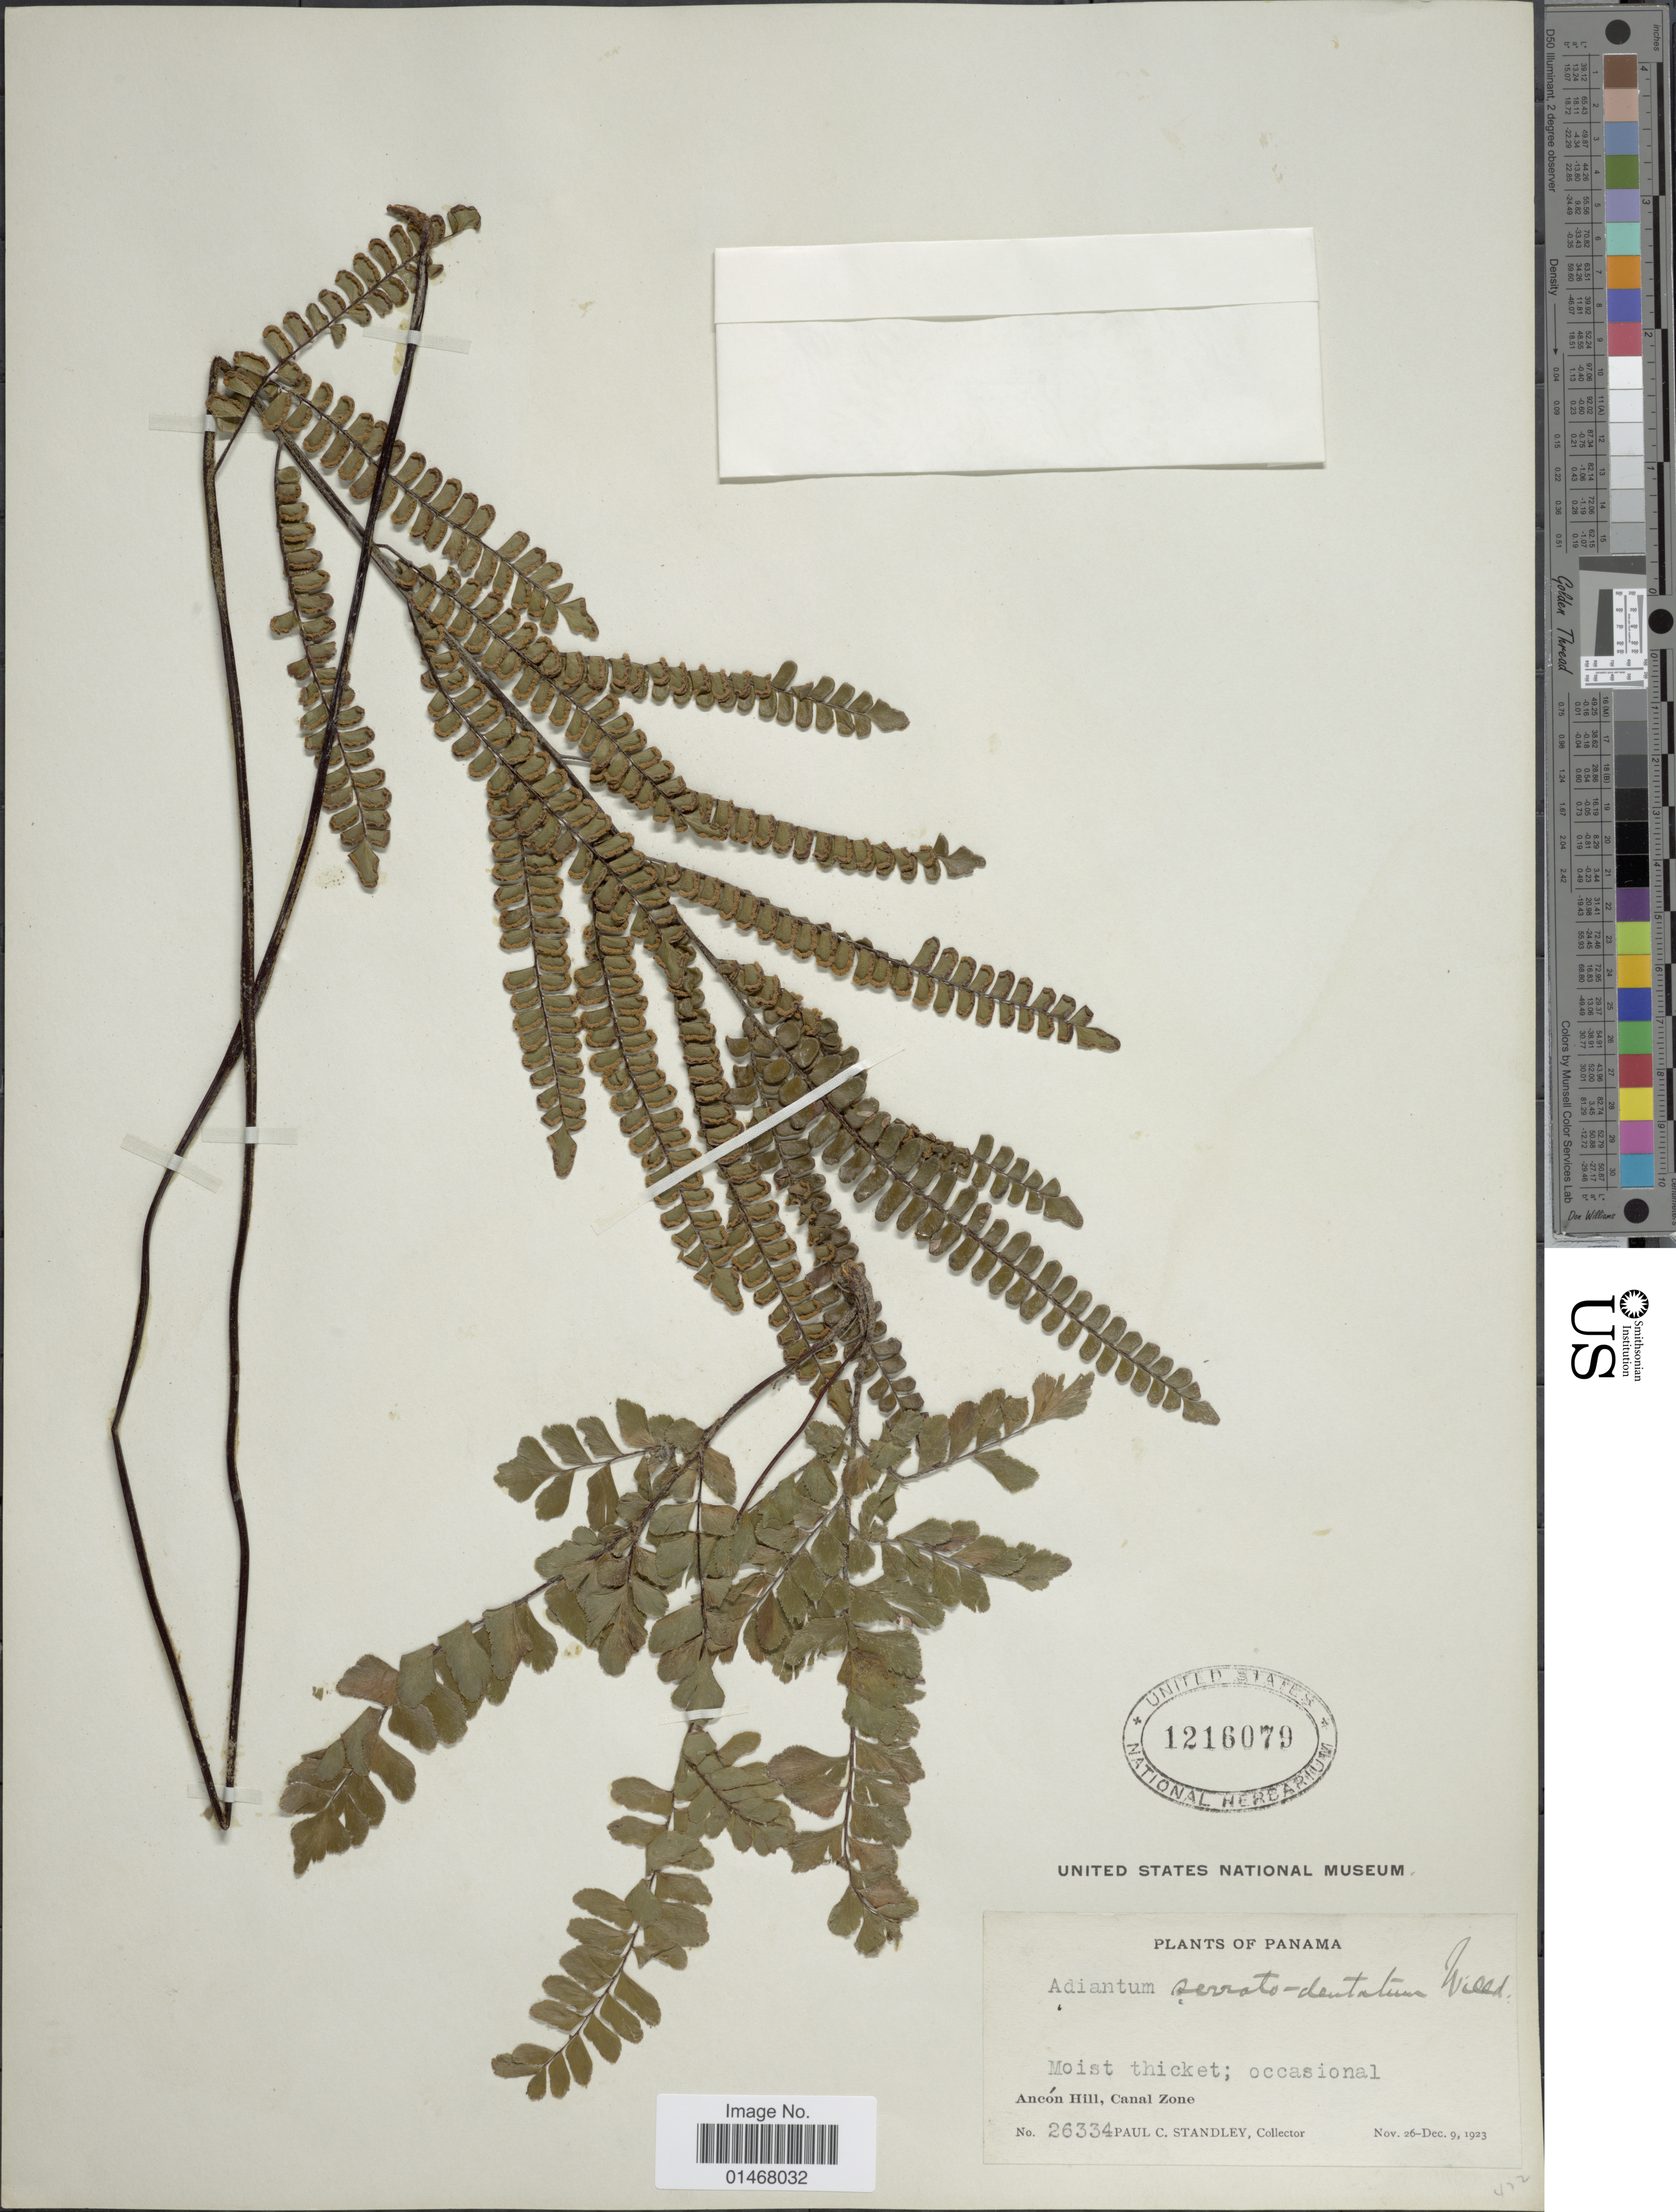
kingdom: Plantae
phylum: Tracheophyta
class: Polypodiopsida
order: Polypodiales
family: Pteridaceae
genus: Adiantum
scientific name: Adiantum serratodentatum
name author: Humb. & Bonpl. ex Willd.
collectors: P. C. Standley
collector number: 26334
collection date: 1923-11-26/1923-12-09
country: Panama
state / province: Colón / Panamá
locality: Ancón Hill, Canal Zone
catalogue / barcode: US 1216079